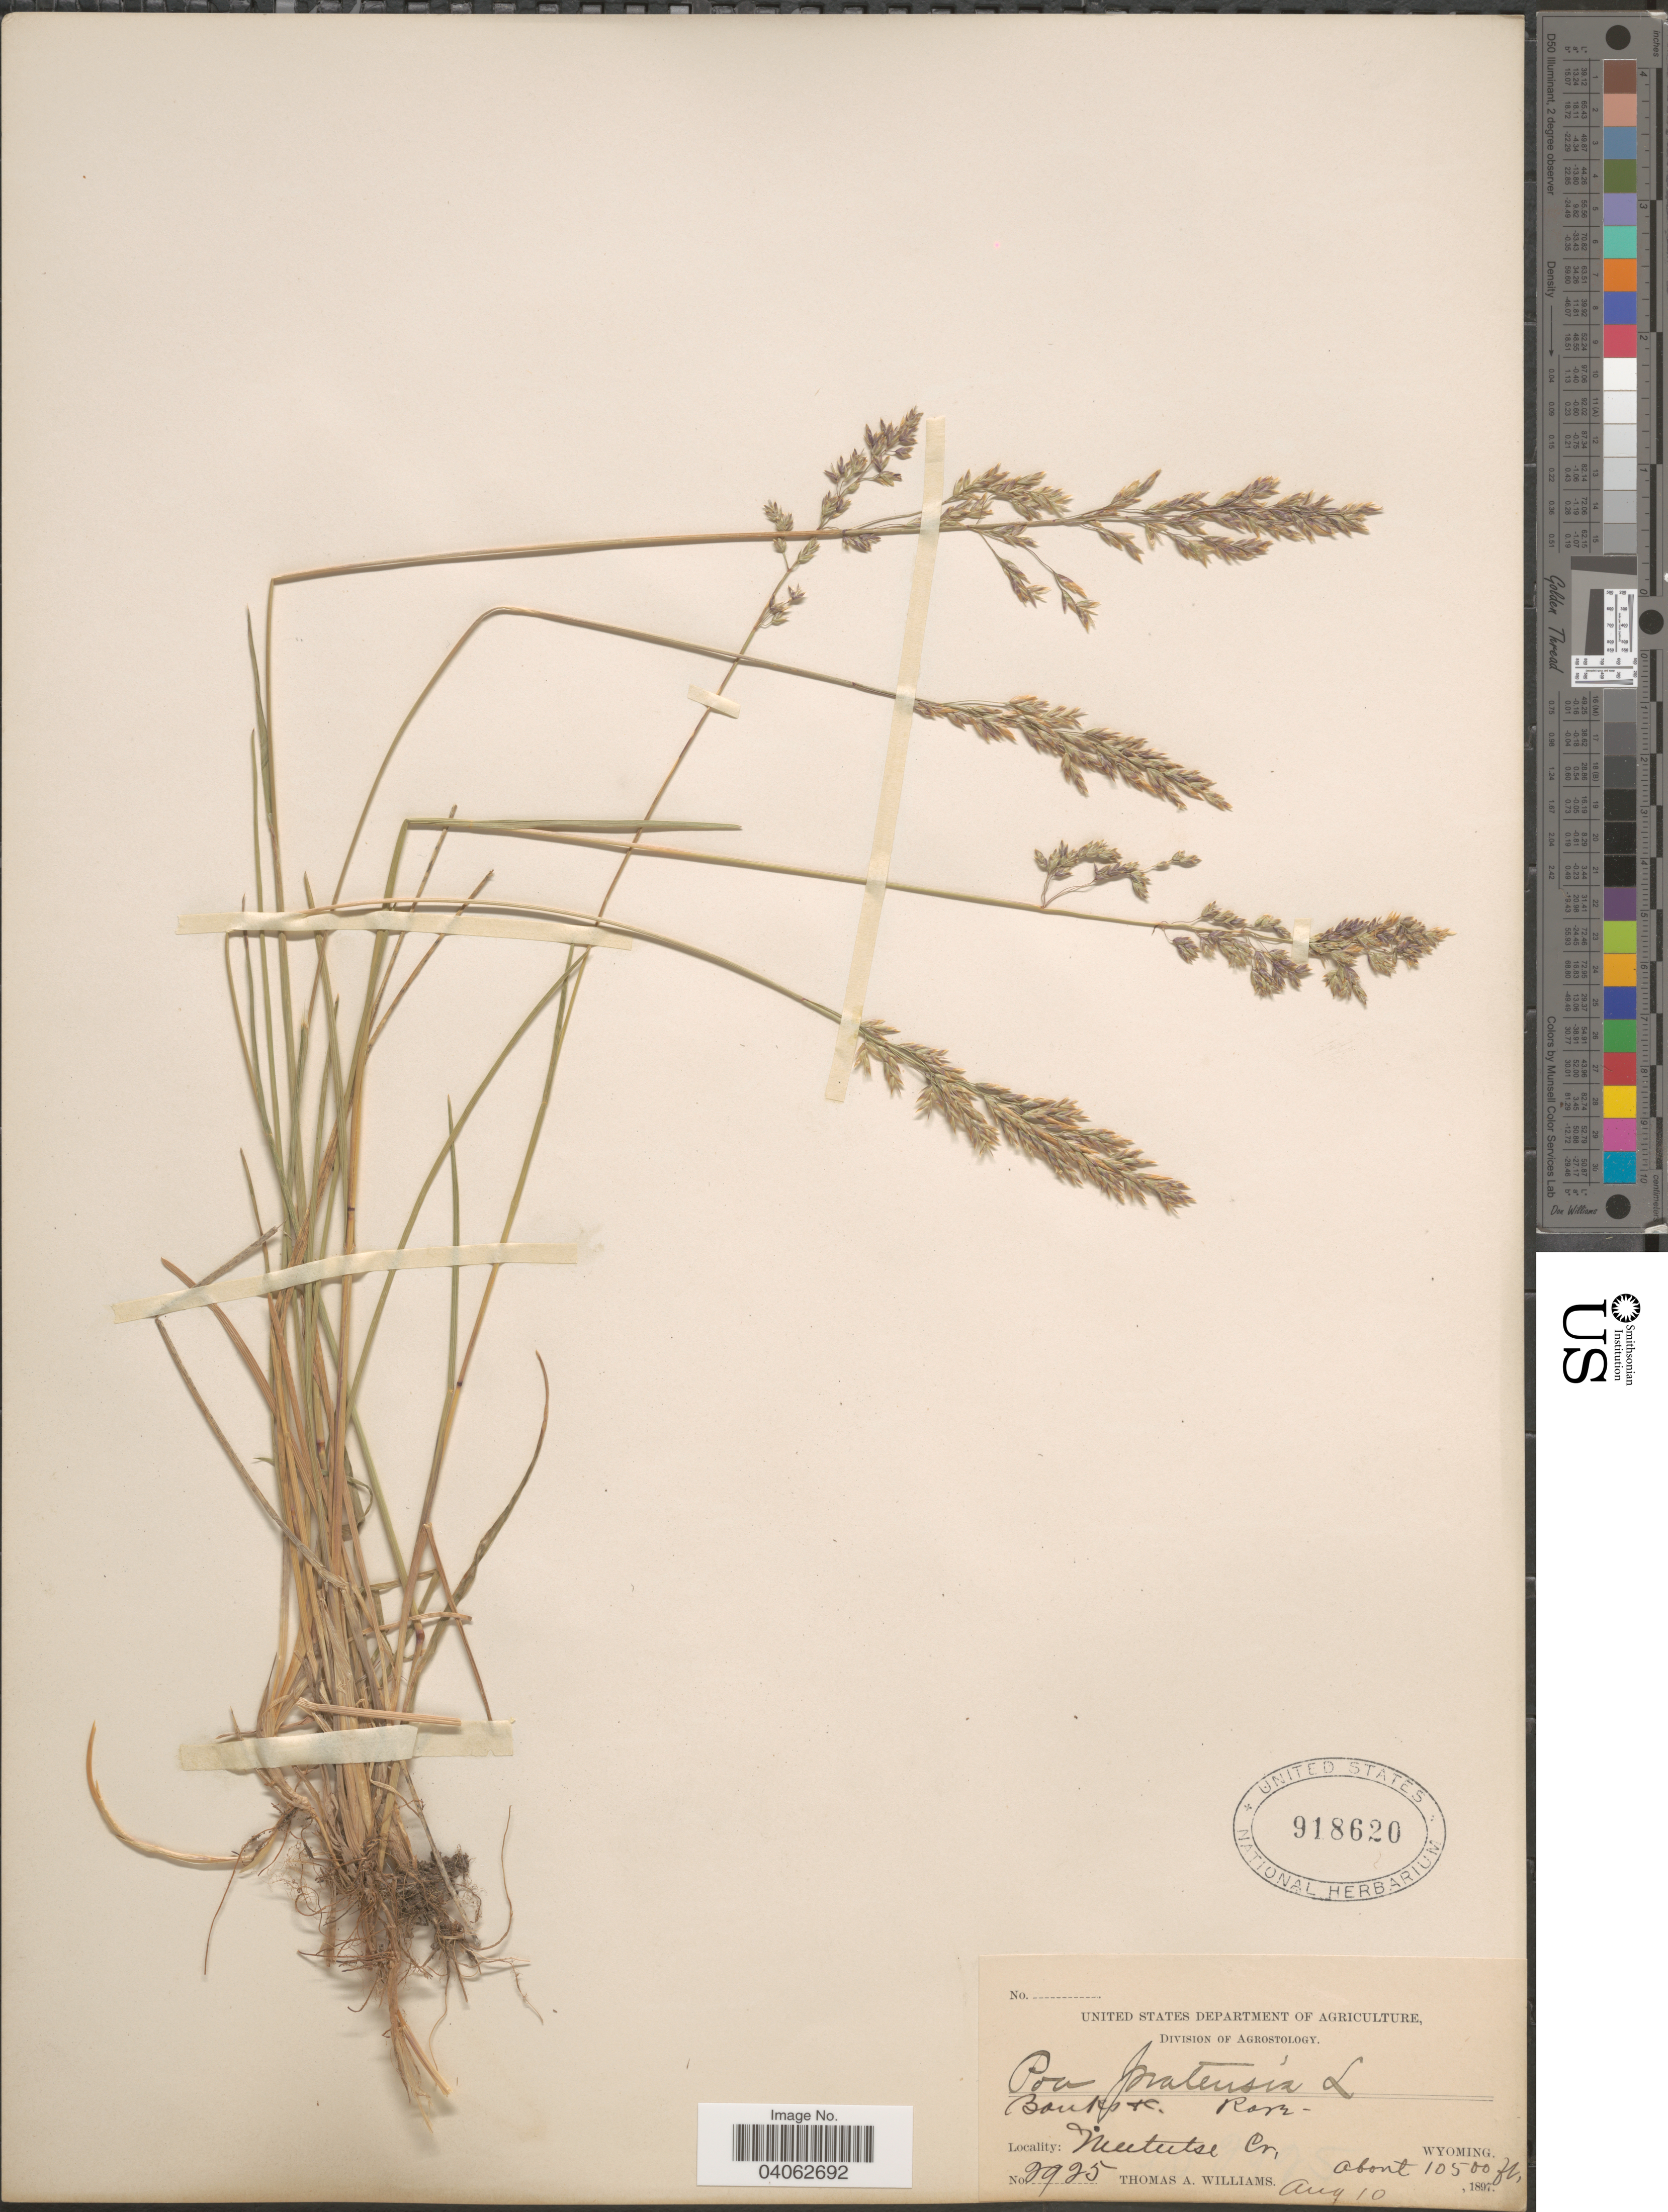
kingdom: Plantae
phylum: Tracheophyta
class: Liliopsida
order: Poales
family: Poaceae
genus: Poa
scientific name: Poa pratensis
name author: L.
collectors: T. A. Williams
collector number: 2925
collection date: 1897-08-10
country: United States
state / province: Wyoming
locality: Meeteetse Cr.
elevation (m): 3200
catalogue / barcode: US 918620